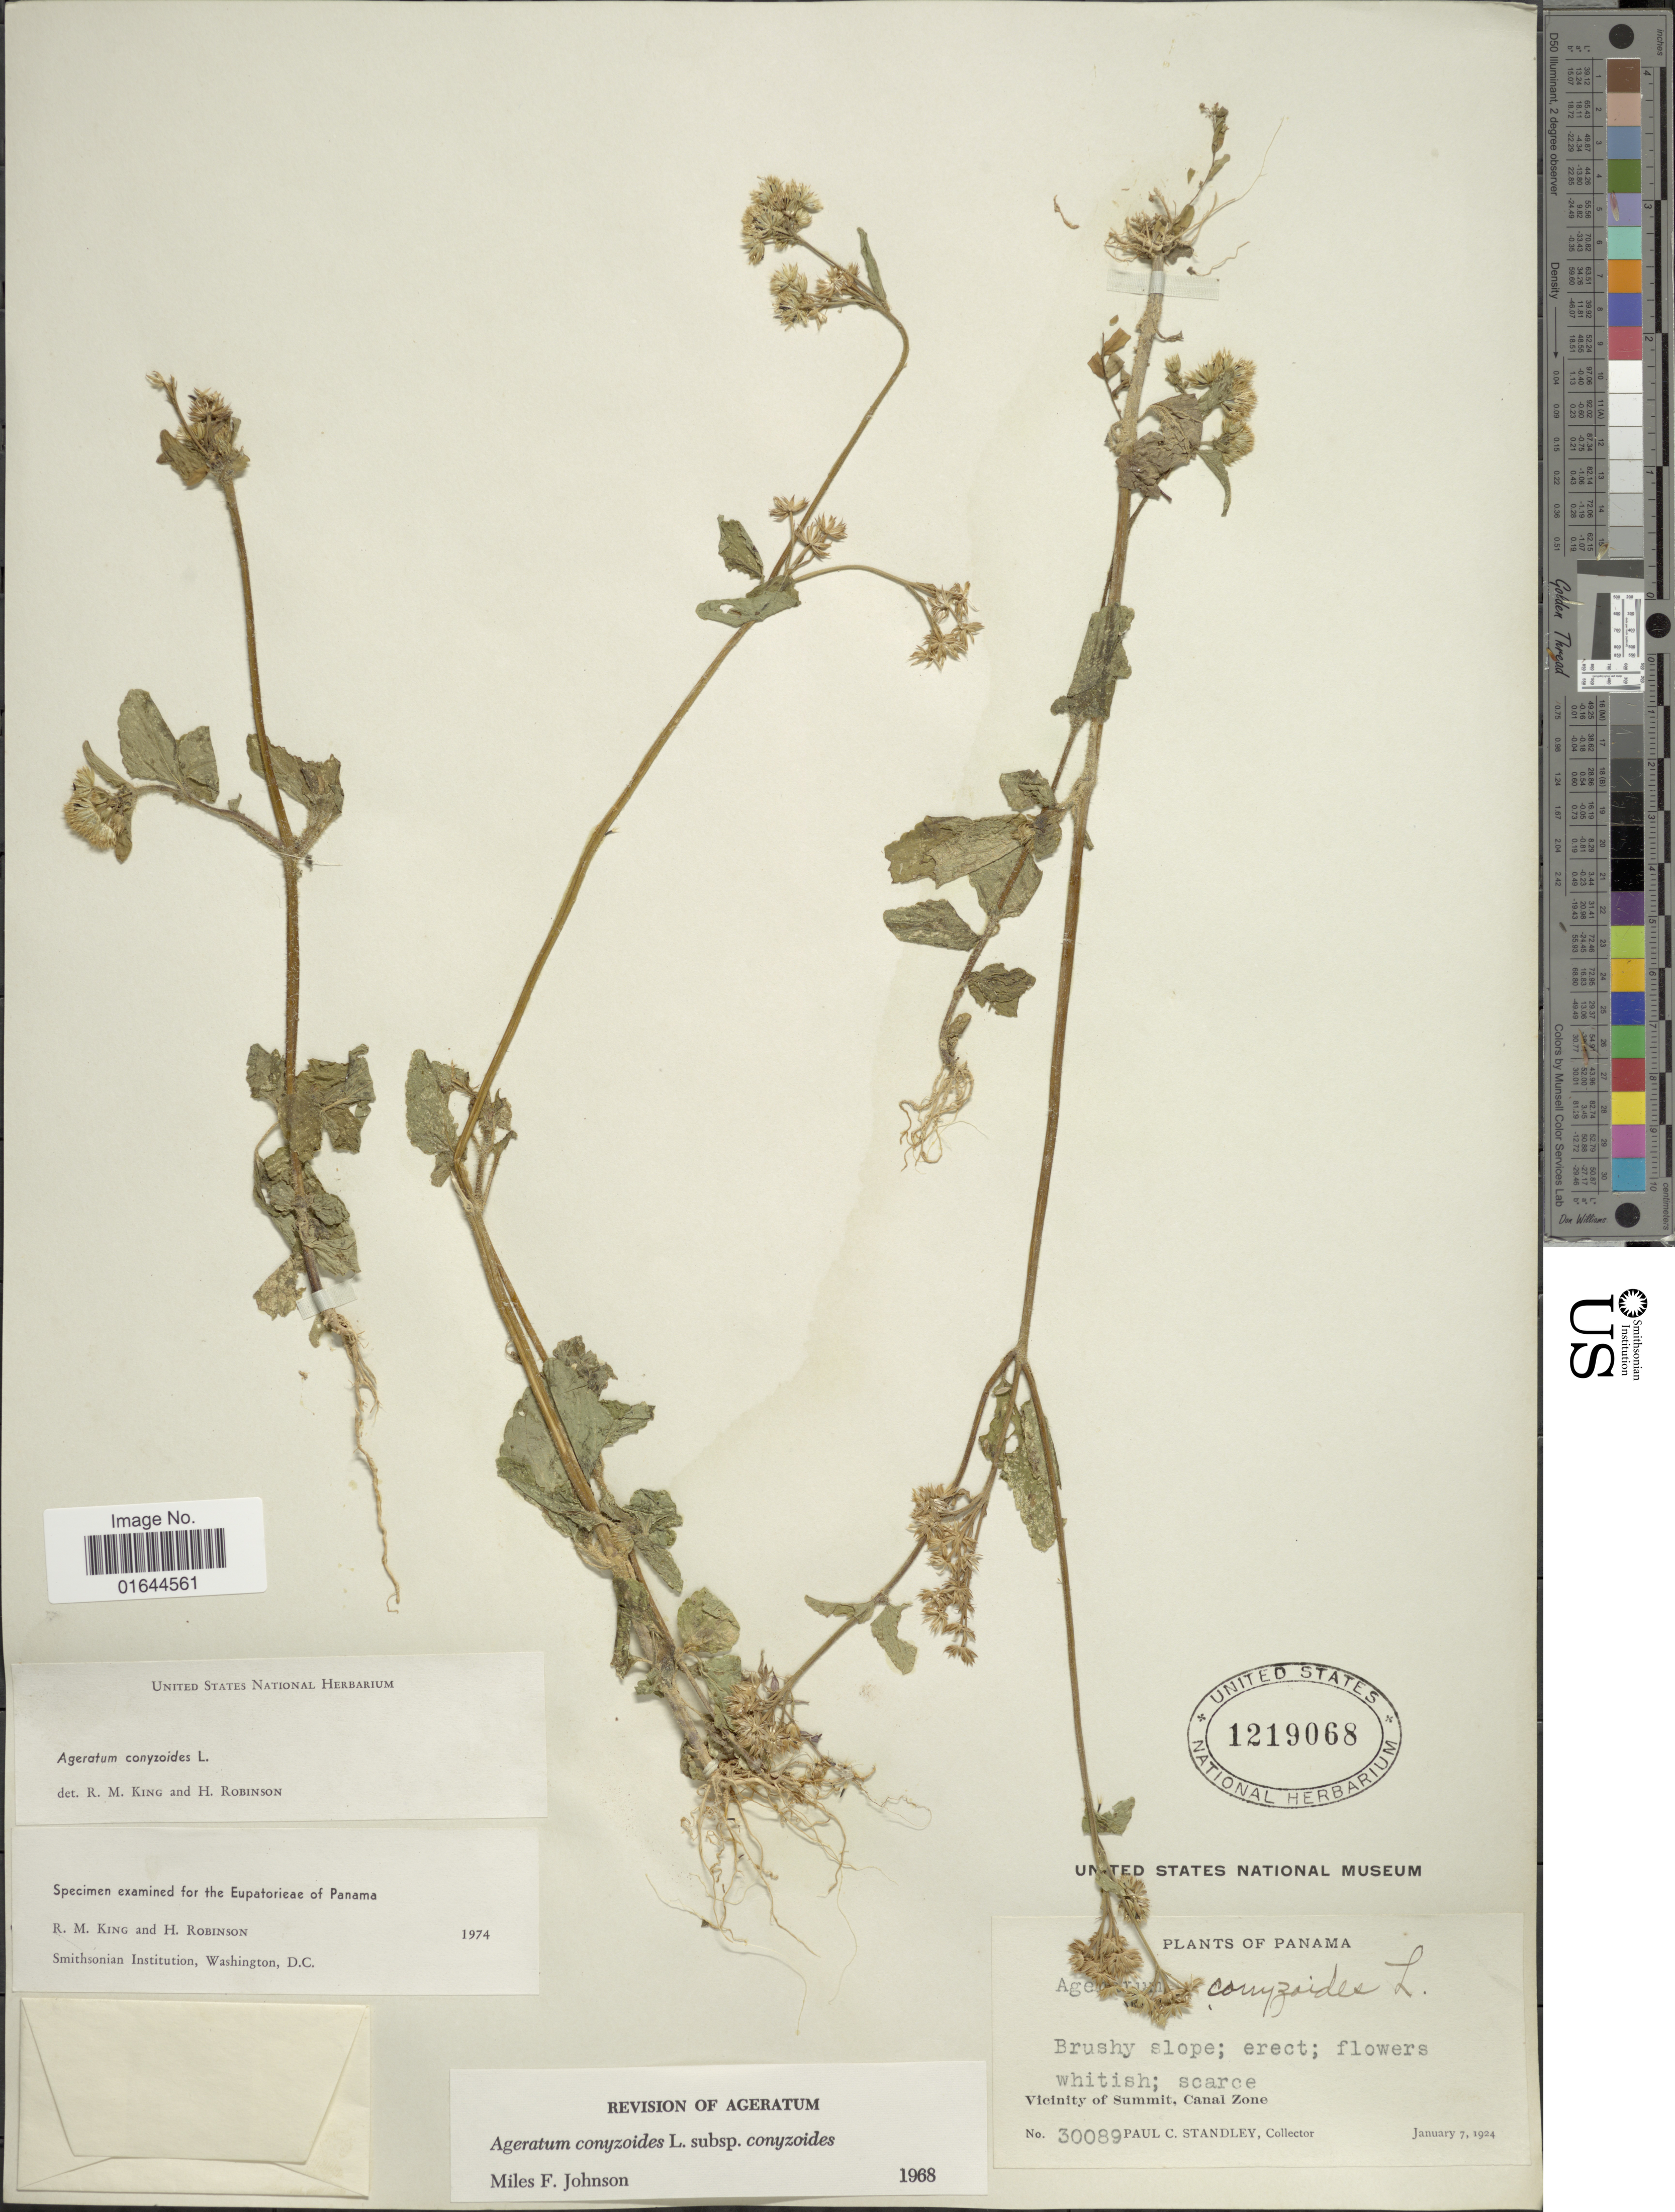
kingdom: Plantae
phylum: Tracheophyta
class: Magnoliopsida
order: Asterales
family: Asteraceae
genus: Ageratum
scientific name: Ageratum conyzoides subsp. conyzoides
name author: L.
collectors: P. C. Standley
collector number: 30089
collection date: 1924-01-07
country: Panama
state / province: Colón / Panamá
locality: Vicinity of Summit, Canal zone.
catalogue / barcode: US 1219068